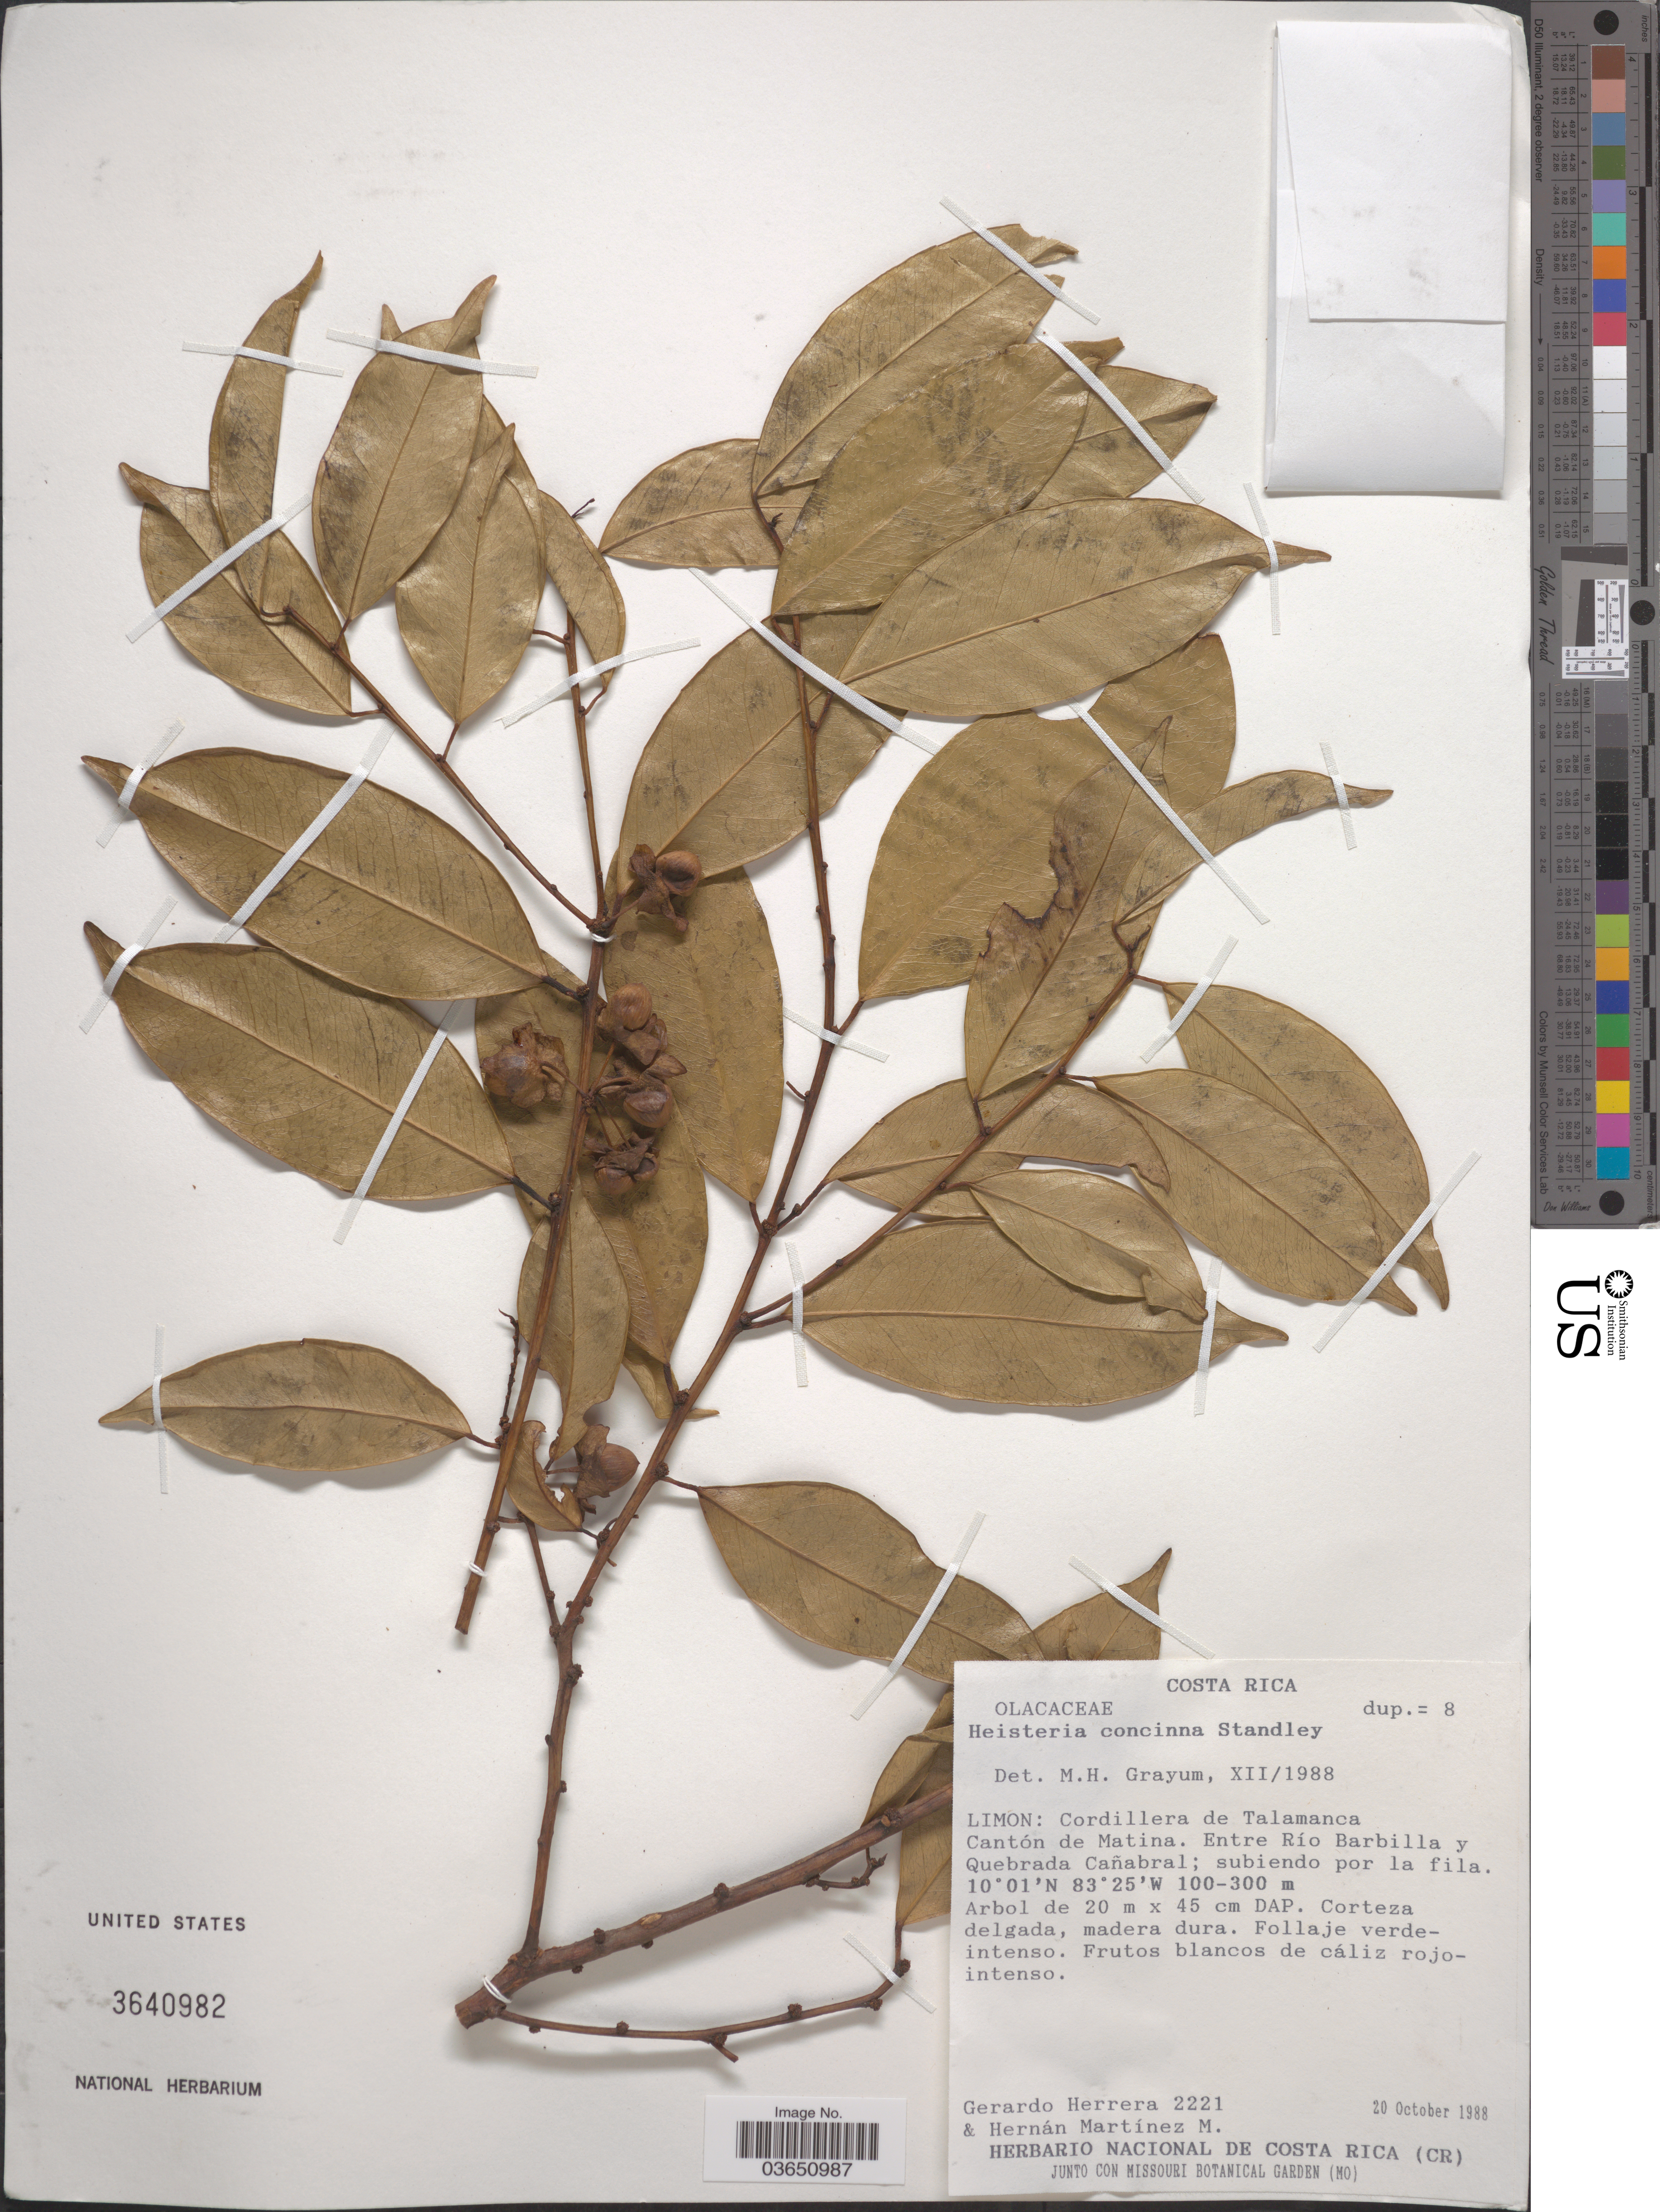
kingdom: Plantae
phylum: Tracheophyta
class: Magnoliopsida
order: Santalales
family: Erythropalaceae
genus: Heisteria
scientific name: Heisteria concinna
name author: Standl.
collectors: G. Herrera & H. Martínez M.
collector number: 2221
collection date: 1988-10-20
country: Costa Rica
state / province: Limón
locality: Cordillera de Talamanca. Cantón de Matina. Entre Río Barbilla y Quebrada Cañabral.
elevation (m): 100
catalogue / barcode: US 3640982